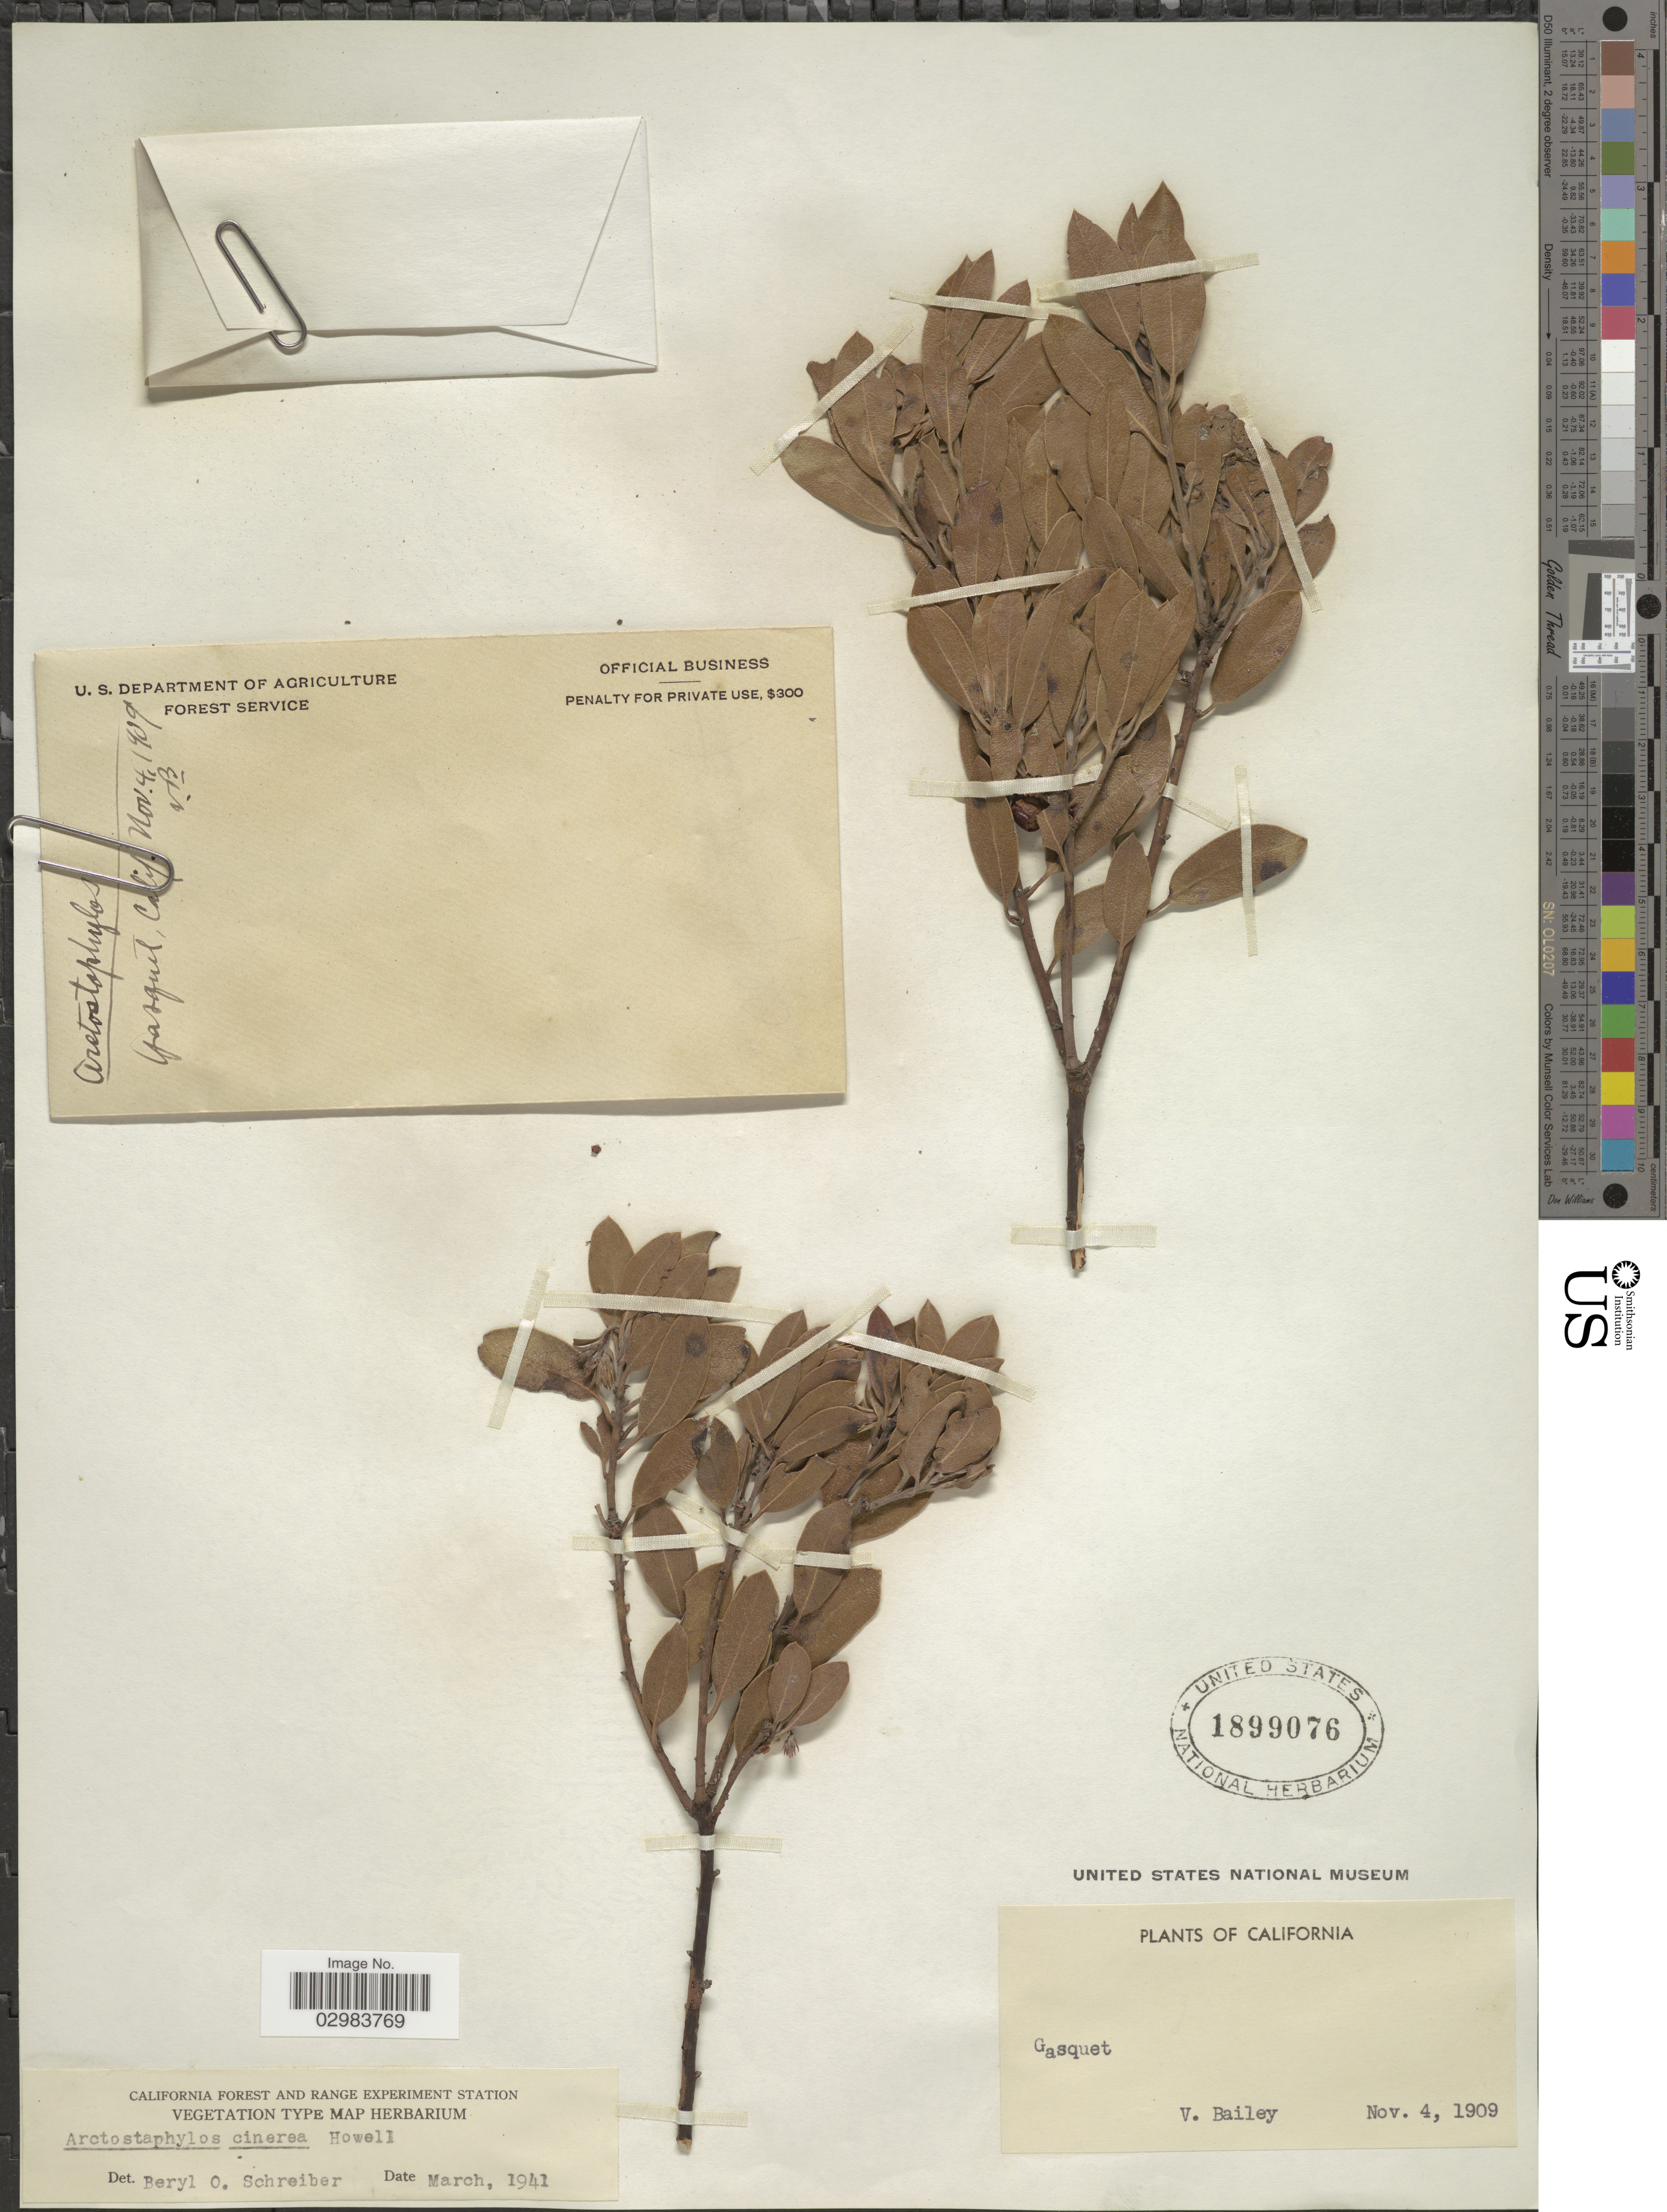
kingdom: Plantae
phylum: Tracheophyta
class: Magnoliopsida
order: Ericales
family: Ericaceae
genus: Arctostaphylos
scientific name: Arctostaphylos cinerea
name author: Howell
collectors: V. L. Bailey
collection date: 1909-11-04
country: United States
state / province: California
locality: Gasquet.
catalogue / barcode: US 1899076